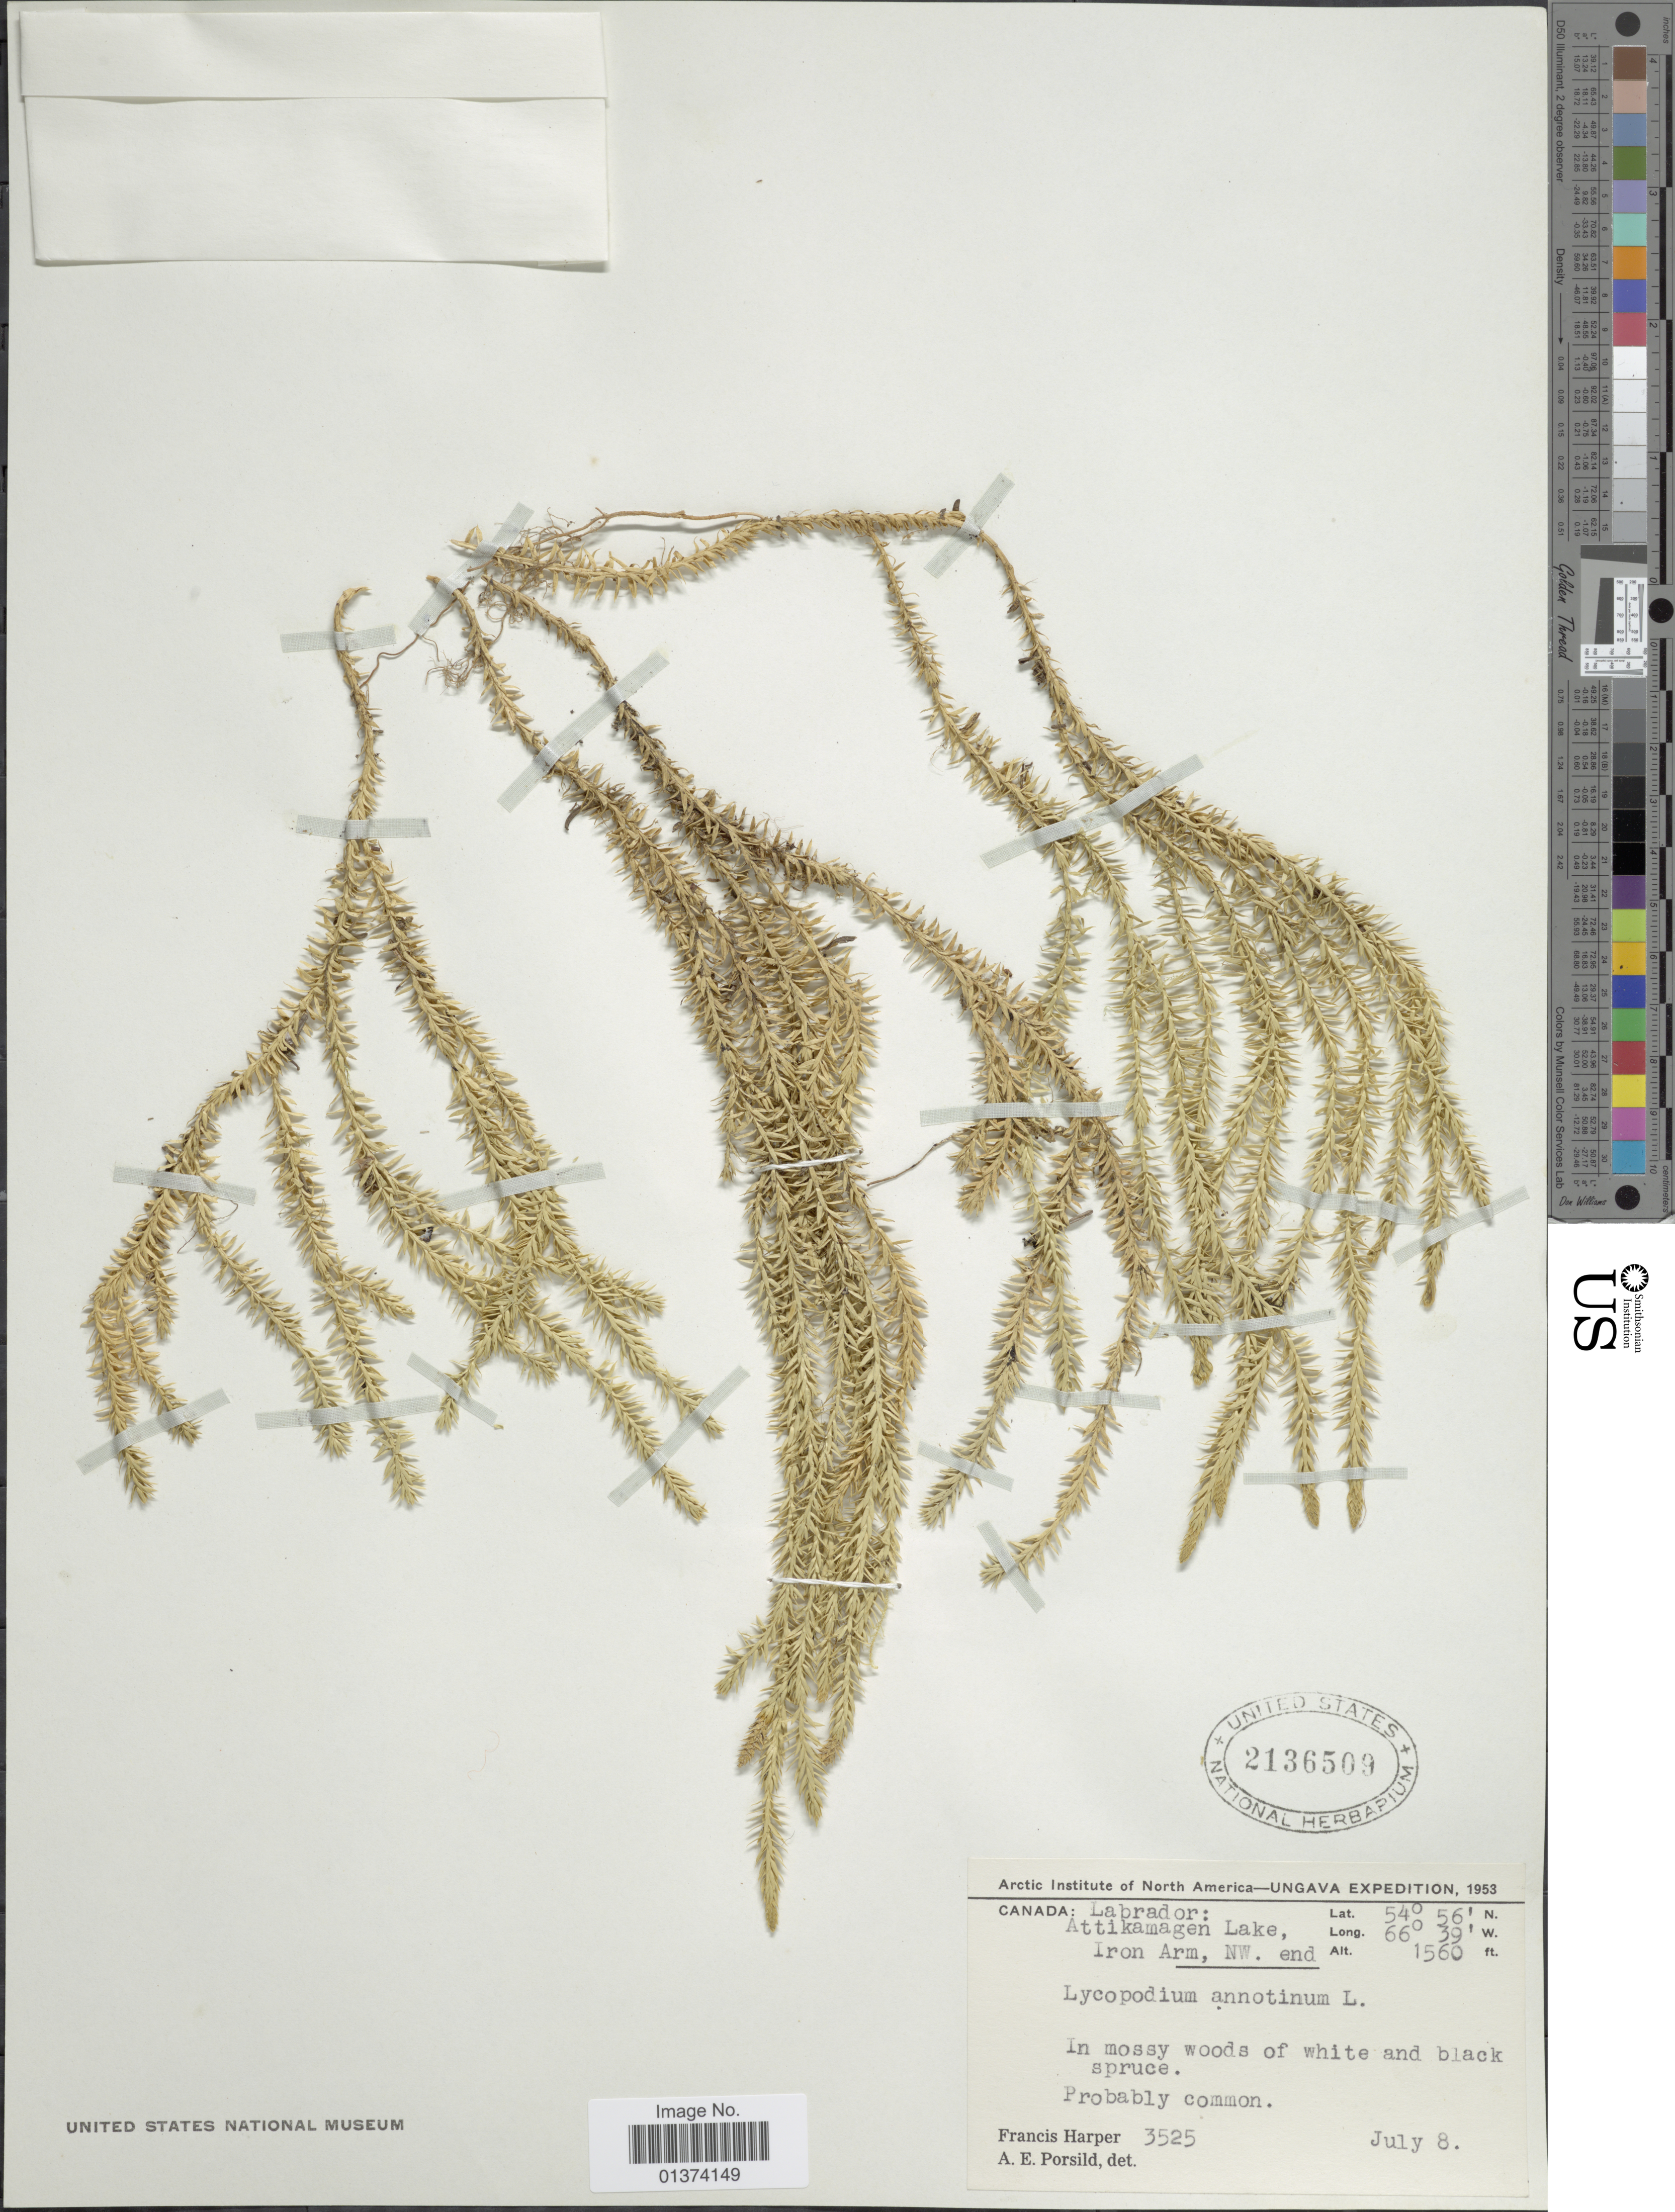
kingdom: Plantae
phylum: Tracheophyta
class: Lycopodiopsida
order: Lycopodiales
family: Lycopodiaceae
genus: Spinulum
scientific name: Spinulum annotinum subsp. annotinum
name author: (L.) A. Haines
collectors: F. Harper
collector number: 3525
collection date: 1953-07-08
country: Canada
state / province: Newfoundland and Labrador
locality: Labrador: Attikamagen Lake, Iron Arm, NW. end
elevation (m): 475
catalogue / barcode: US 2136509